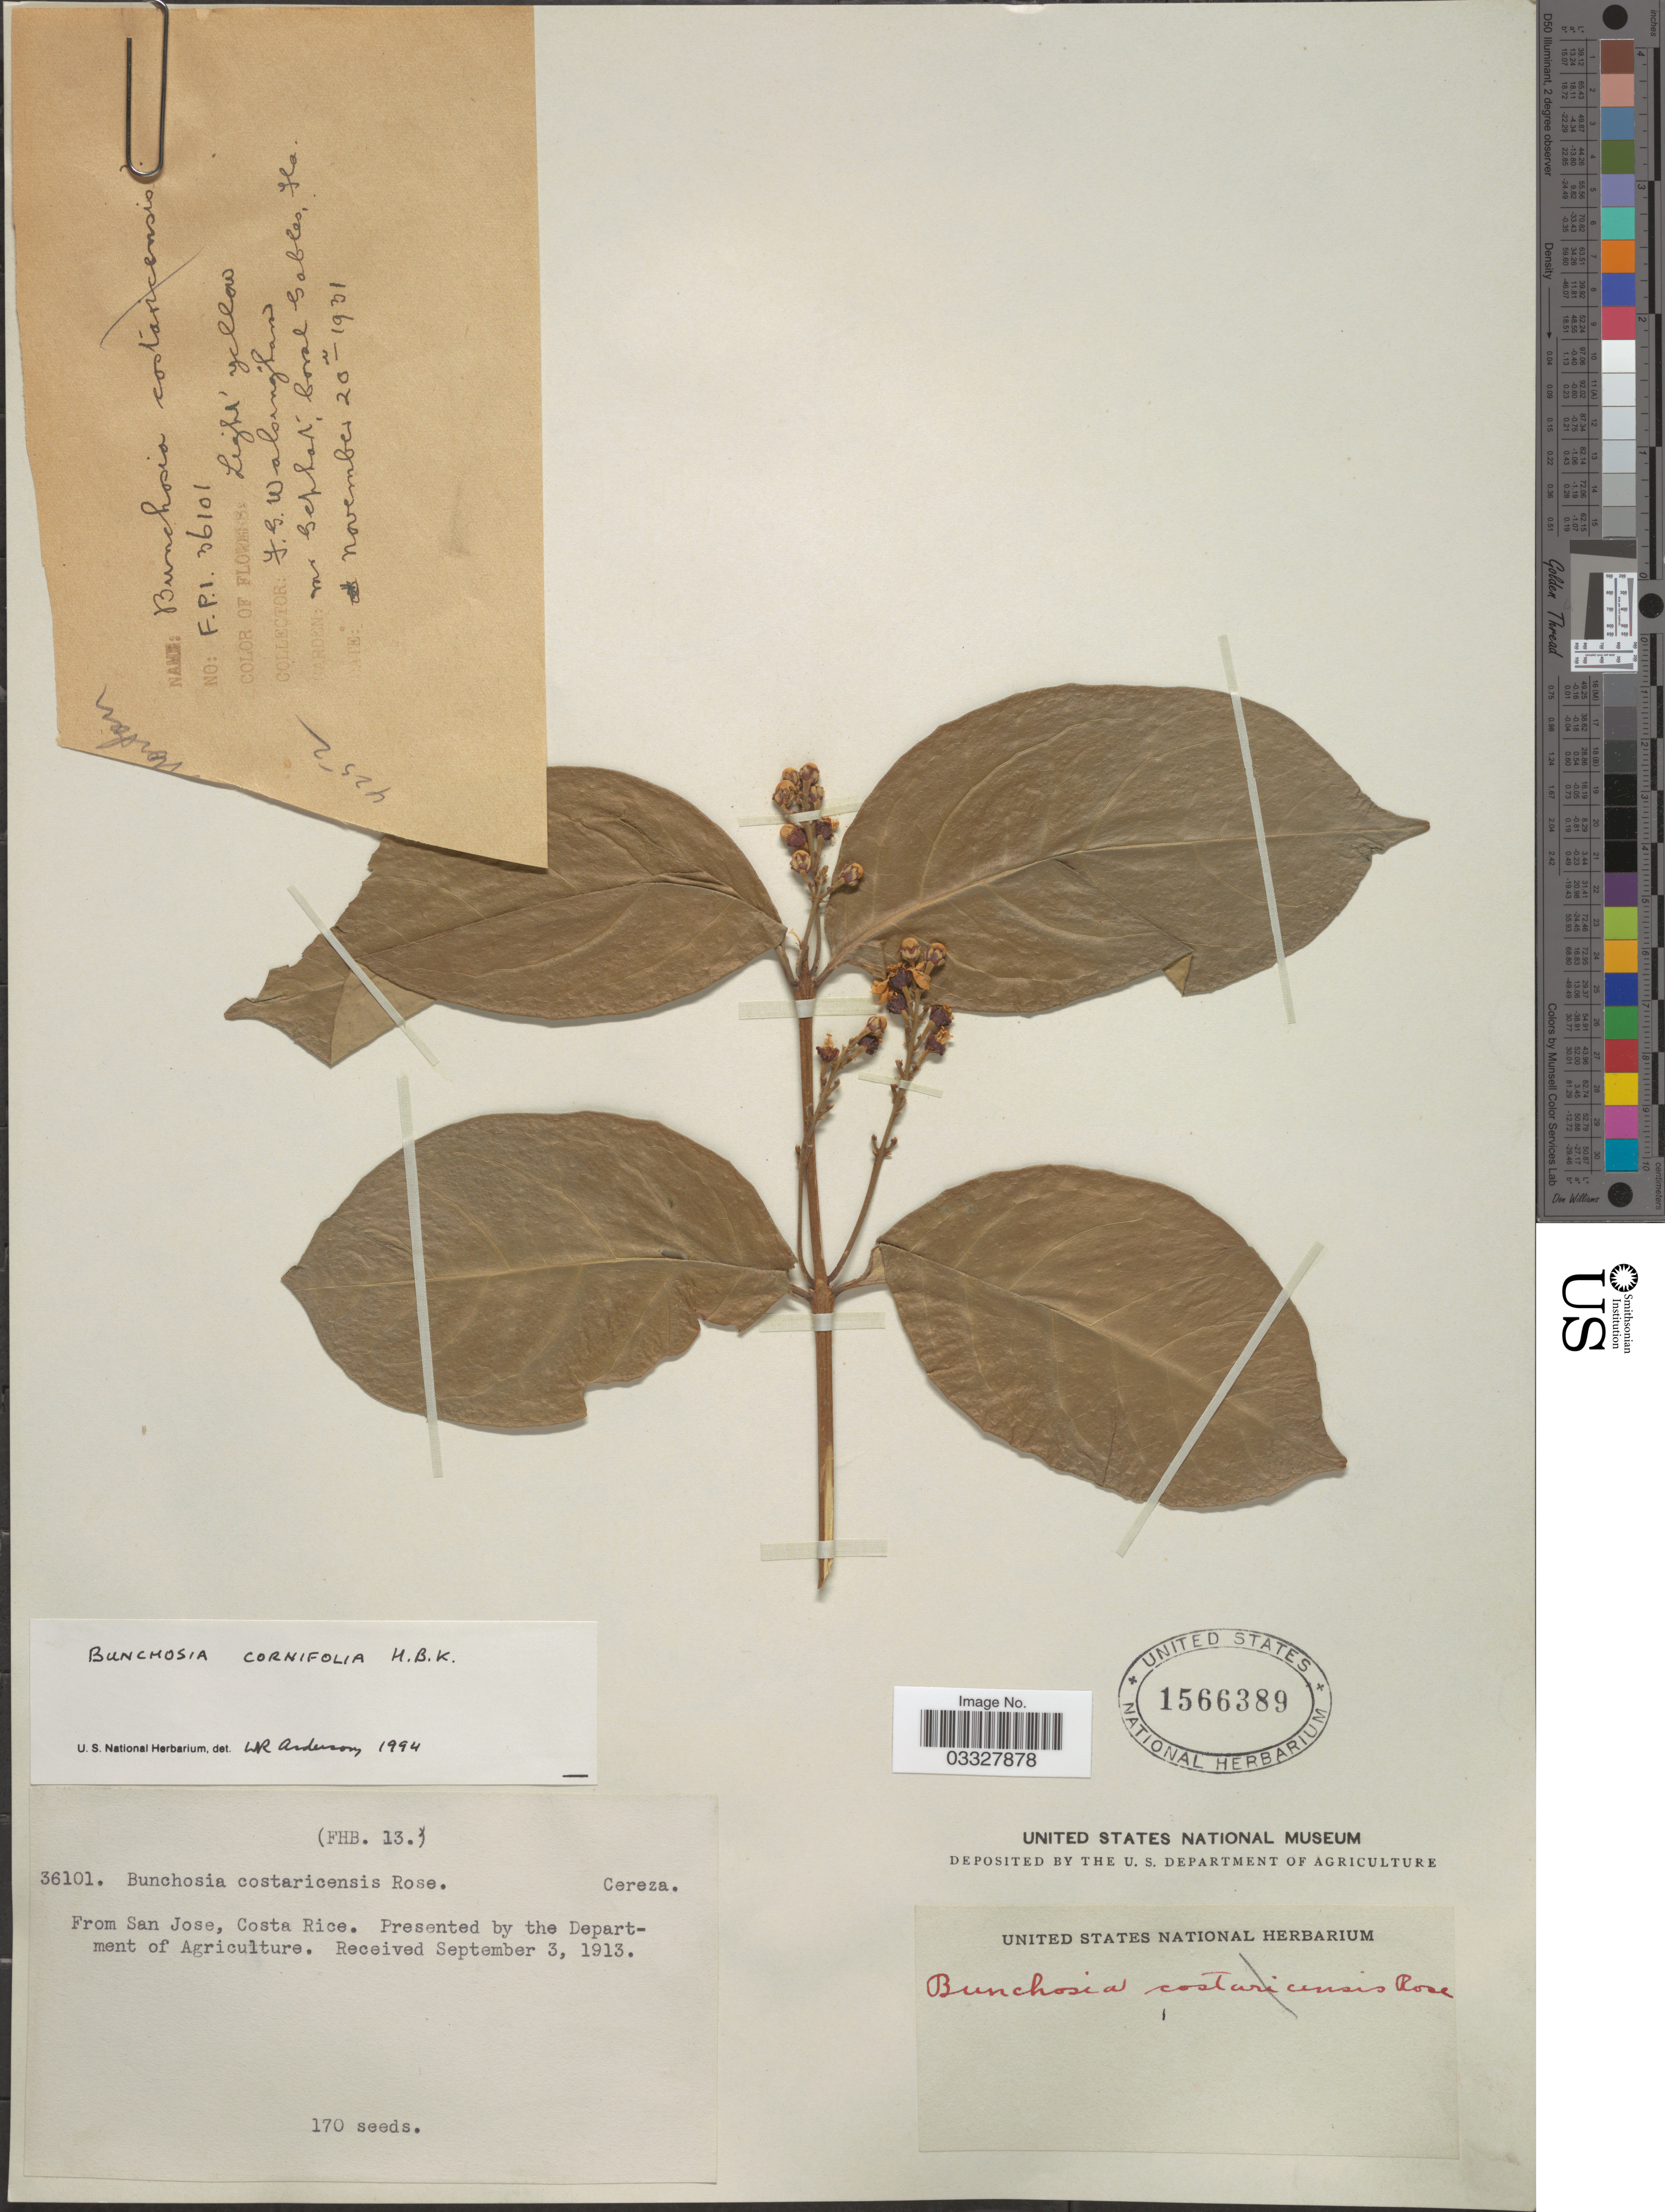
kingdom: Plantae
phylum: Tracheophyta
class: Magnoliopsida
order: Malpighiales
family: Malpighiaceae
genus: Bunchosia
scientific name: Bunchosia cornifolia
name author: Kunth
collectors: ex herb. United States National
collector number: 36101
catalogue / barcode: US 1566389